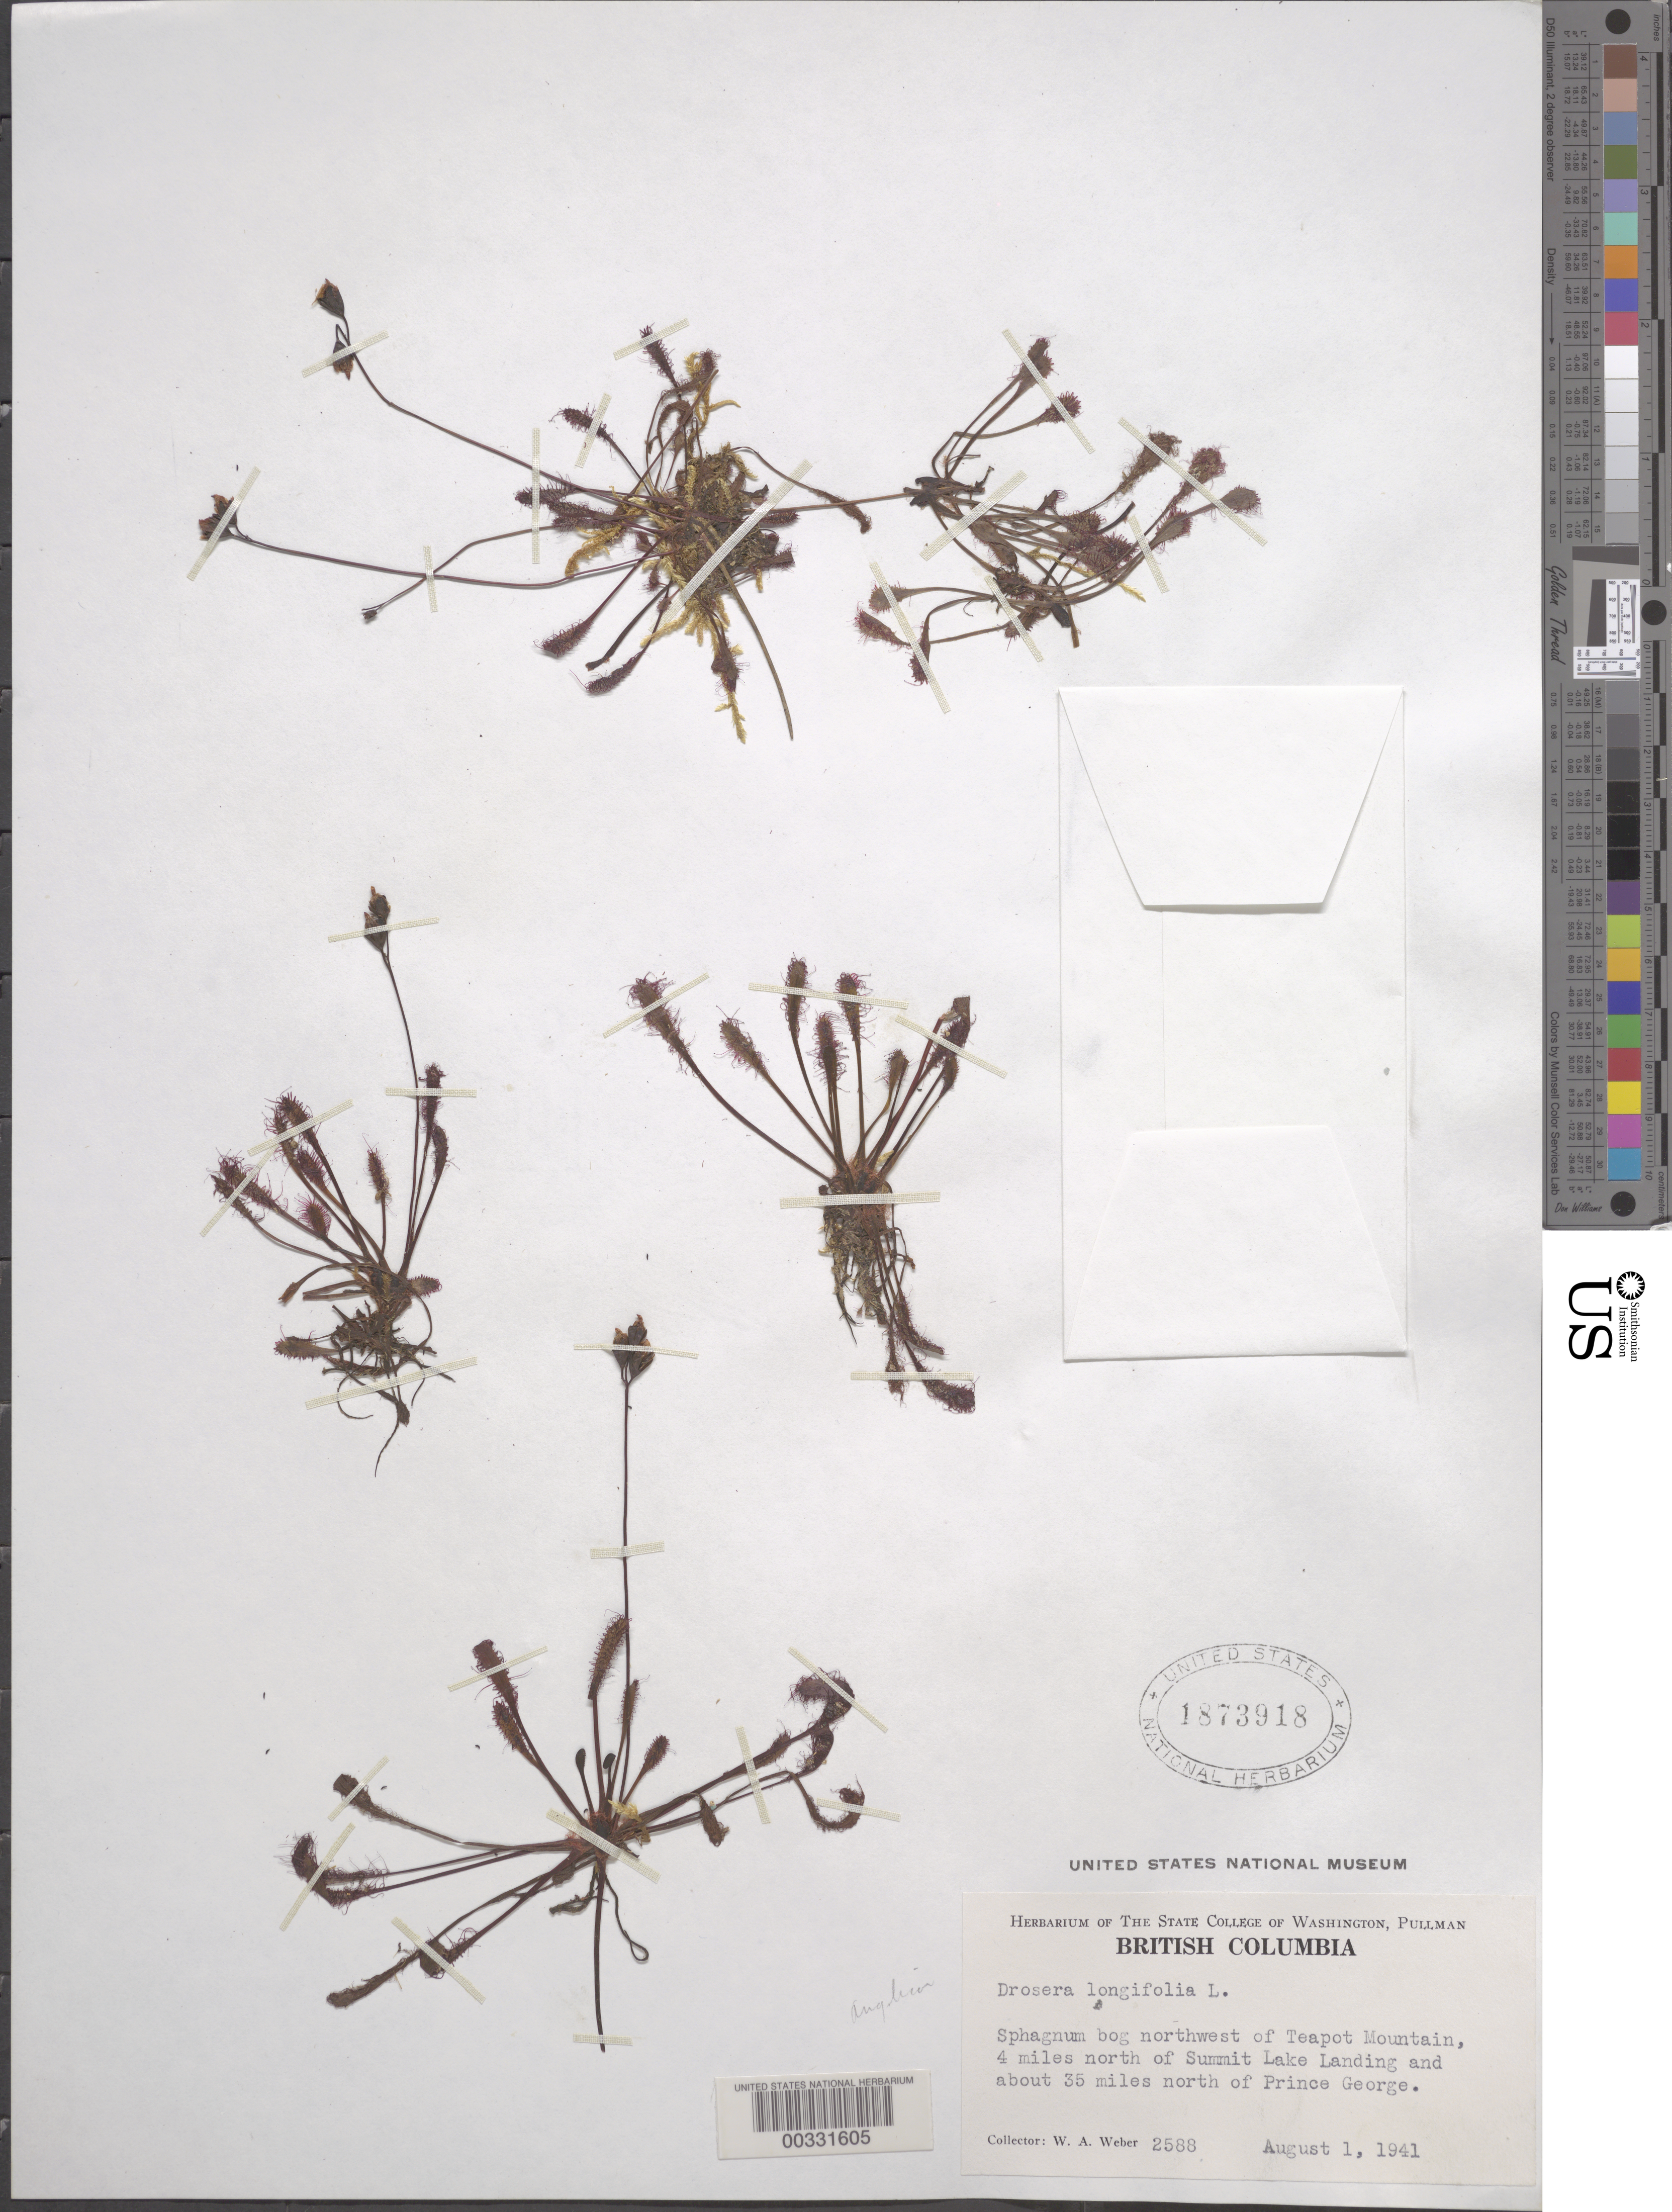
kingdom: Plantae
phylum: Tracheophyta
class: Magnoliopsida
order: Caryophyllales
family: Droseraceae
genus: Drosera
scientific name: Drosera anglica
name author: Huds.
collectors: W. A. Weber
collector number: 2588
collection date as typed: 01 Aug 1941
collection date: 1941-08-01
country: Canada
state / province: British Columbia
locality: Northwest of teapot mountain, 4 miles north of summit lake landing andabout 35 miles north of prince george.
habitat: Sphagnum bog.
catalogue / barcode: US 1873918